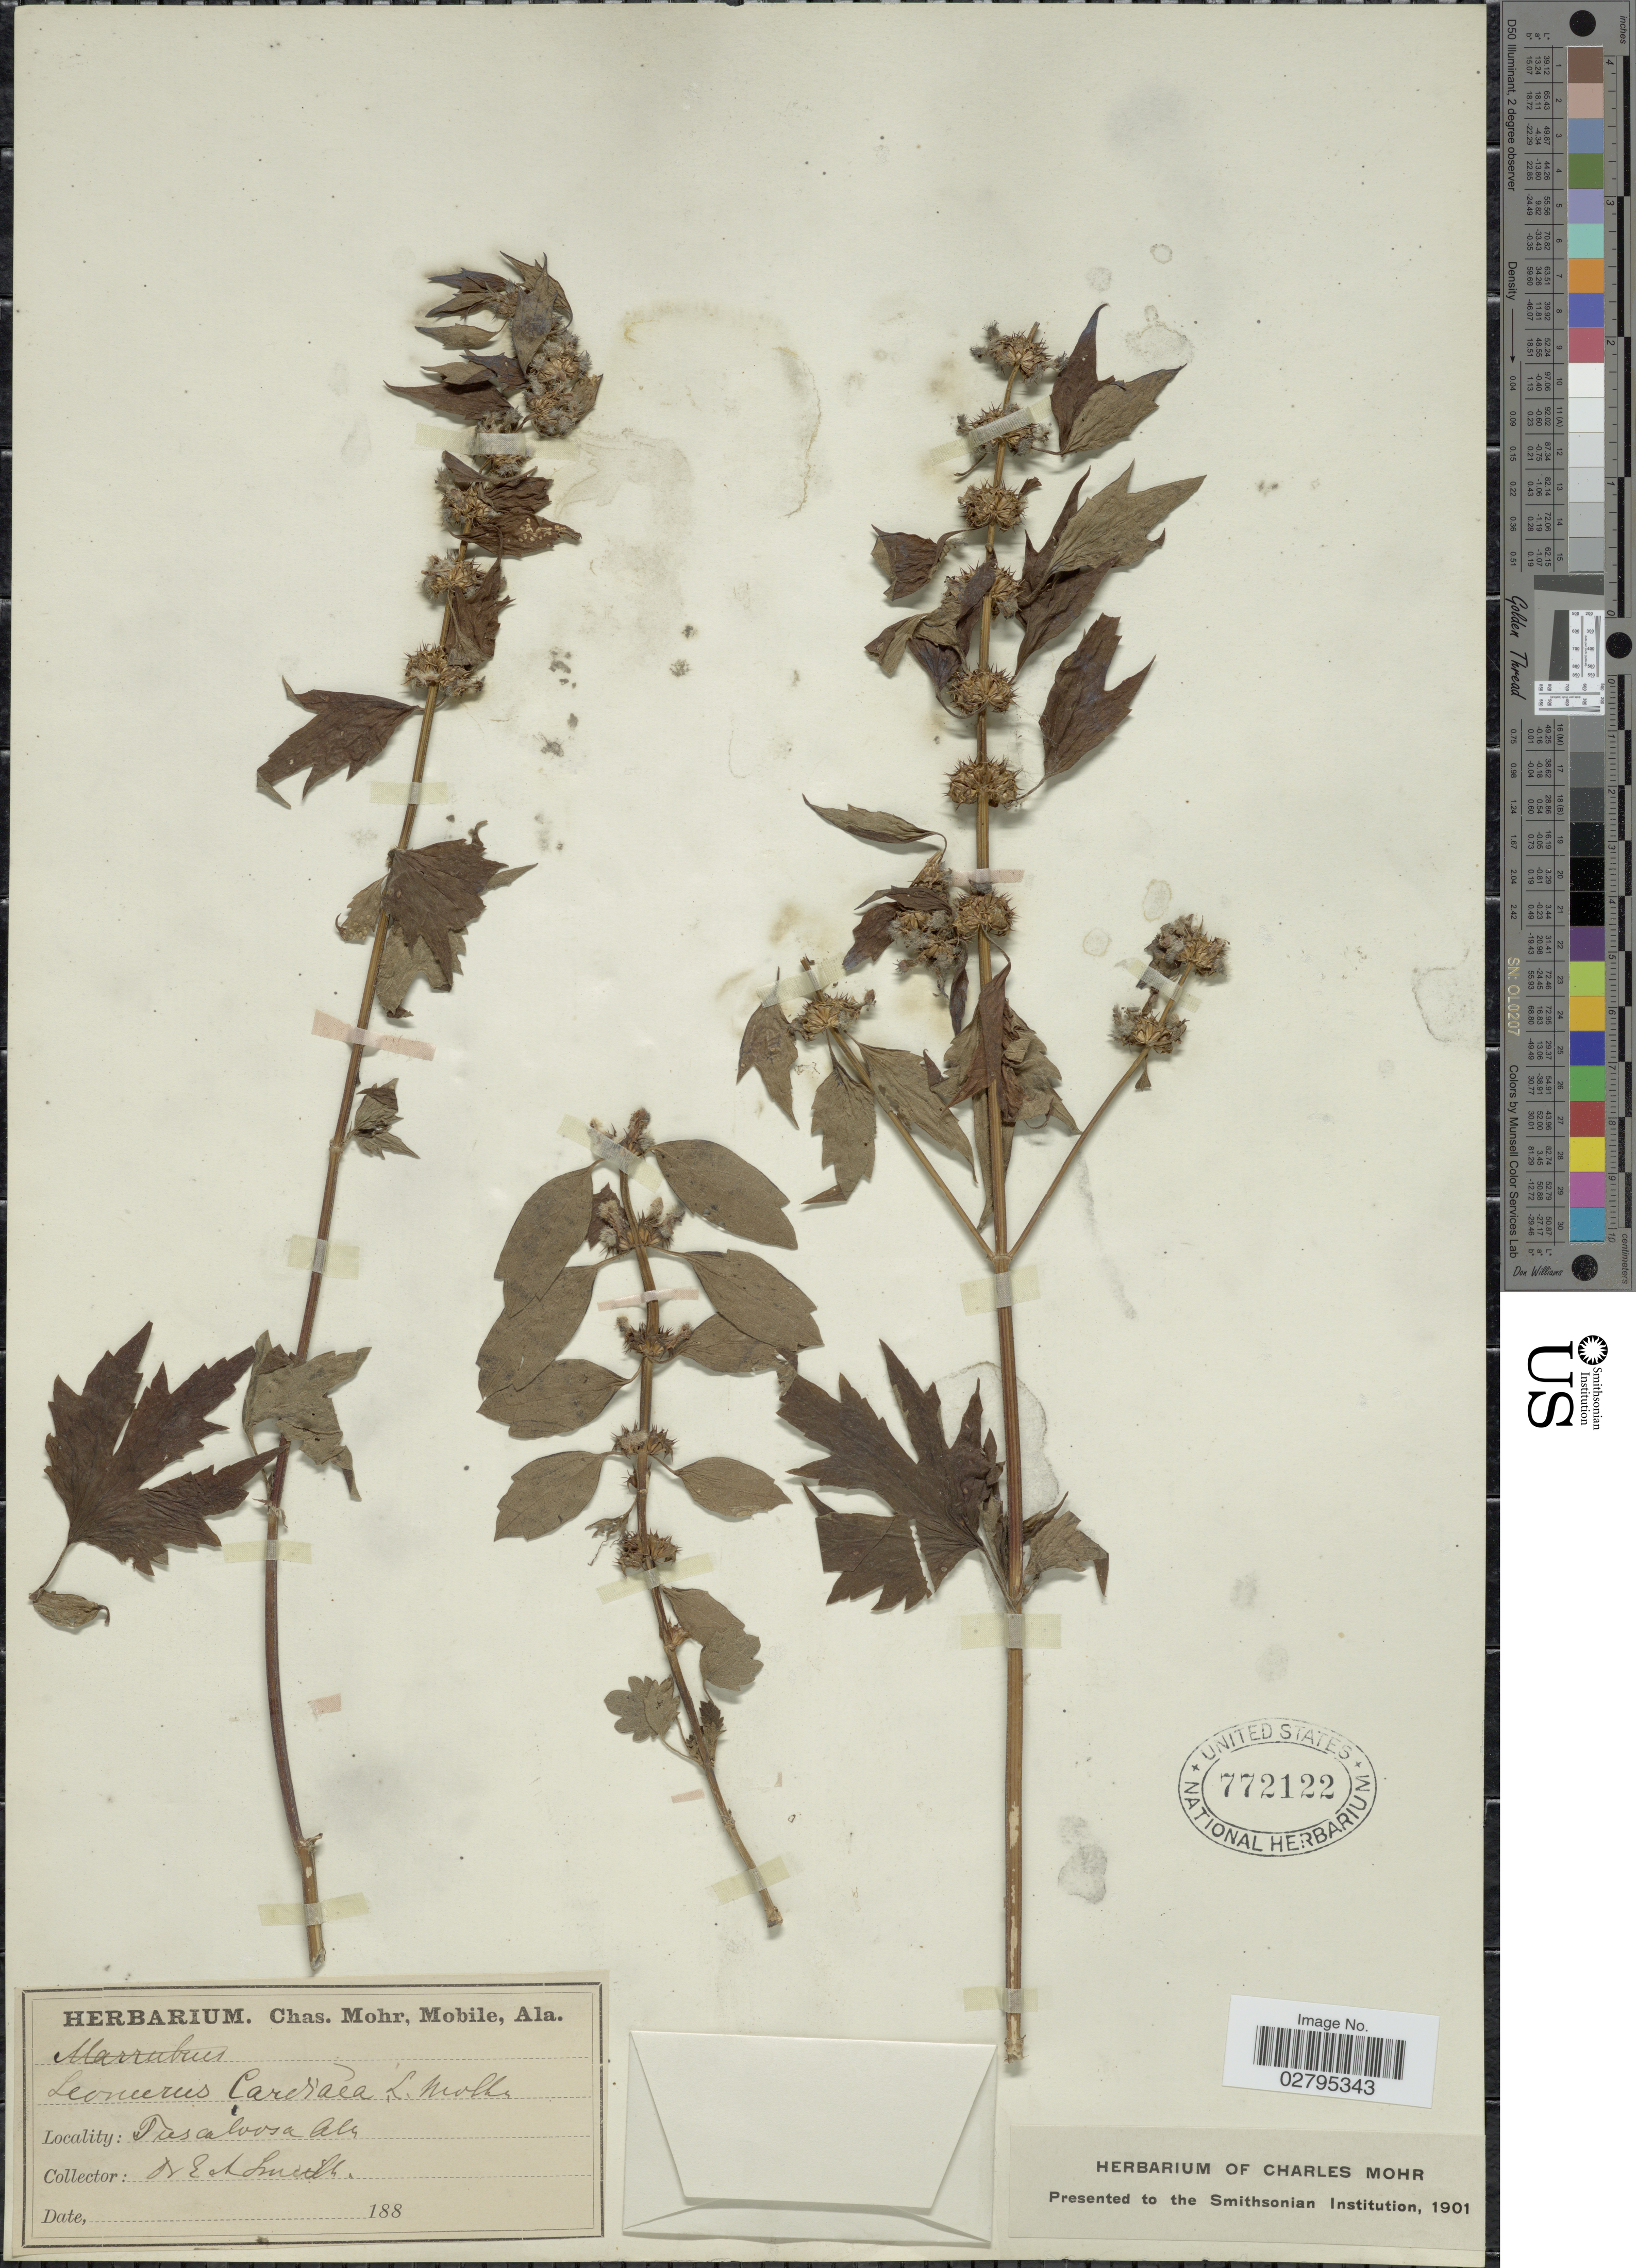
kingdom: Plantae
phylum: Tracheophyta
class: Magnoliopsida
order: Lamiales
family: Lamiaceae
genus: Leonurus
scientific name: Leonurus cardiaca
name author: L.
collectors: E. A. Smith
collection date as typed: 188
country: United States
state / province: Alabama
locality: Tuscaloosa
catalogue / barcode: US 772122